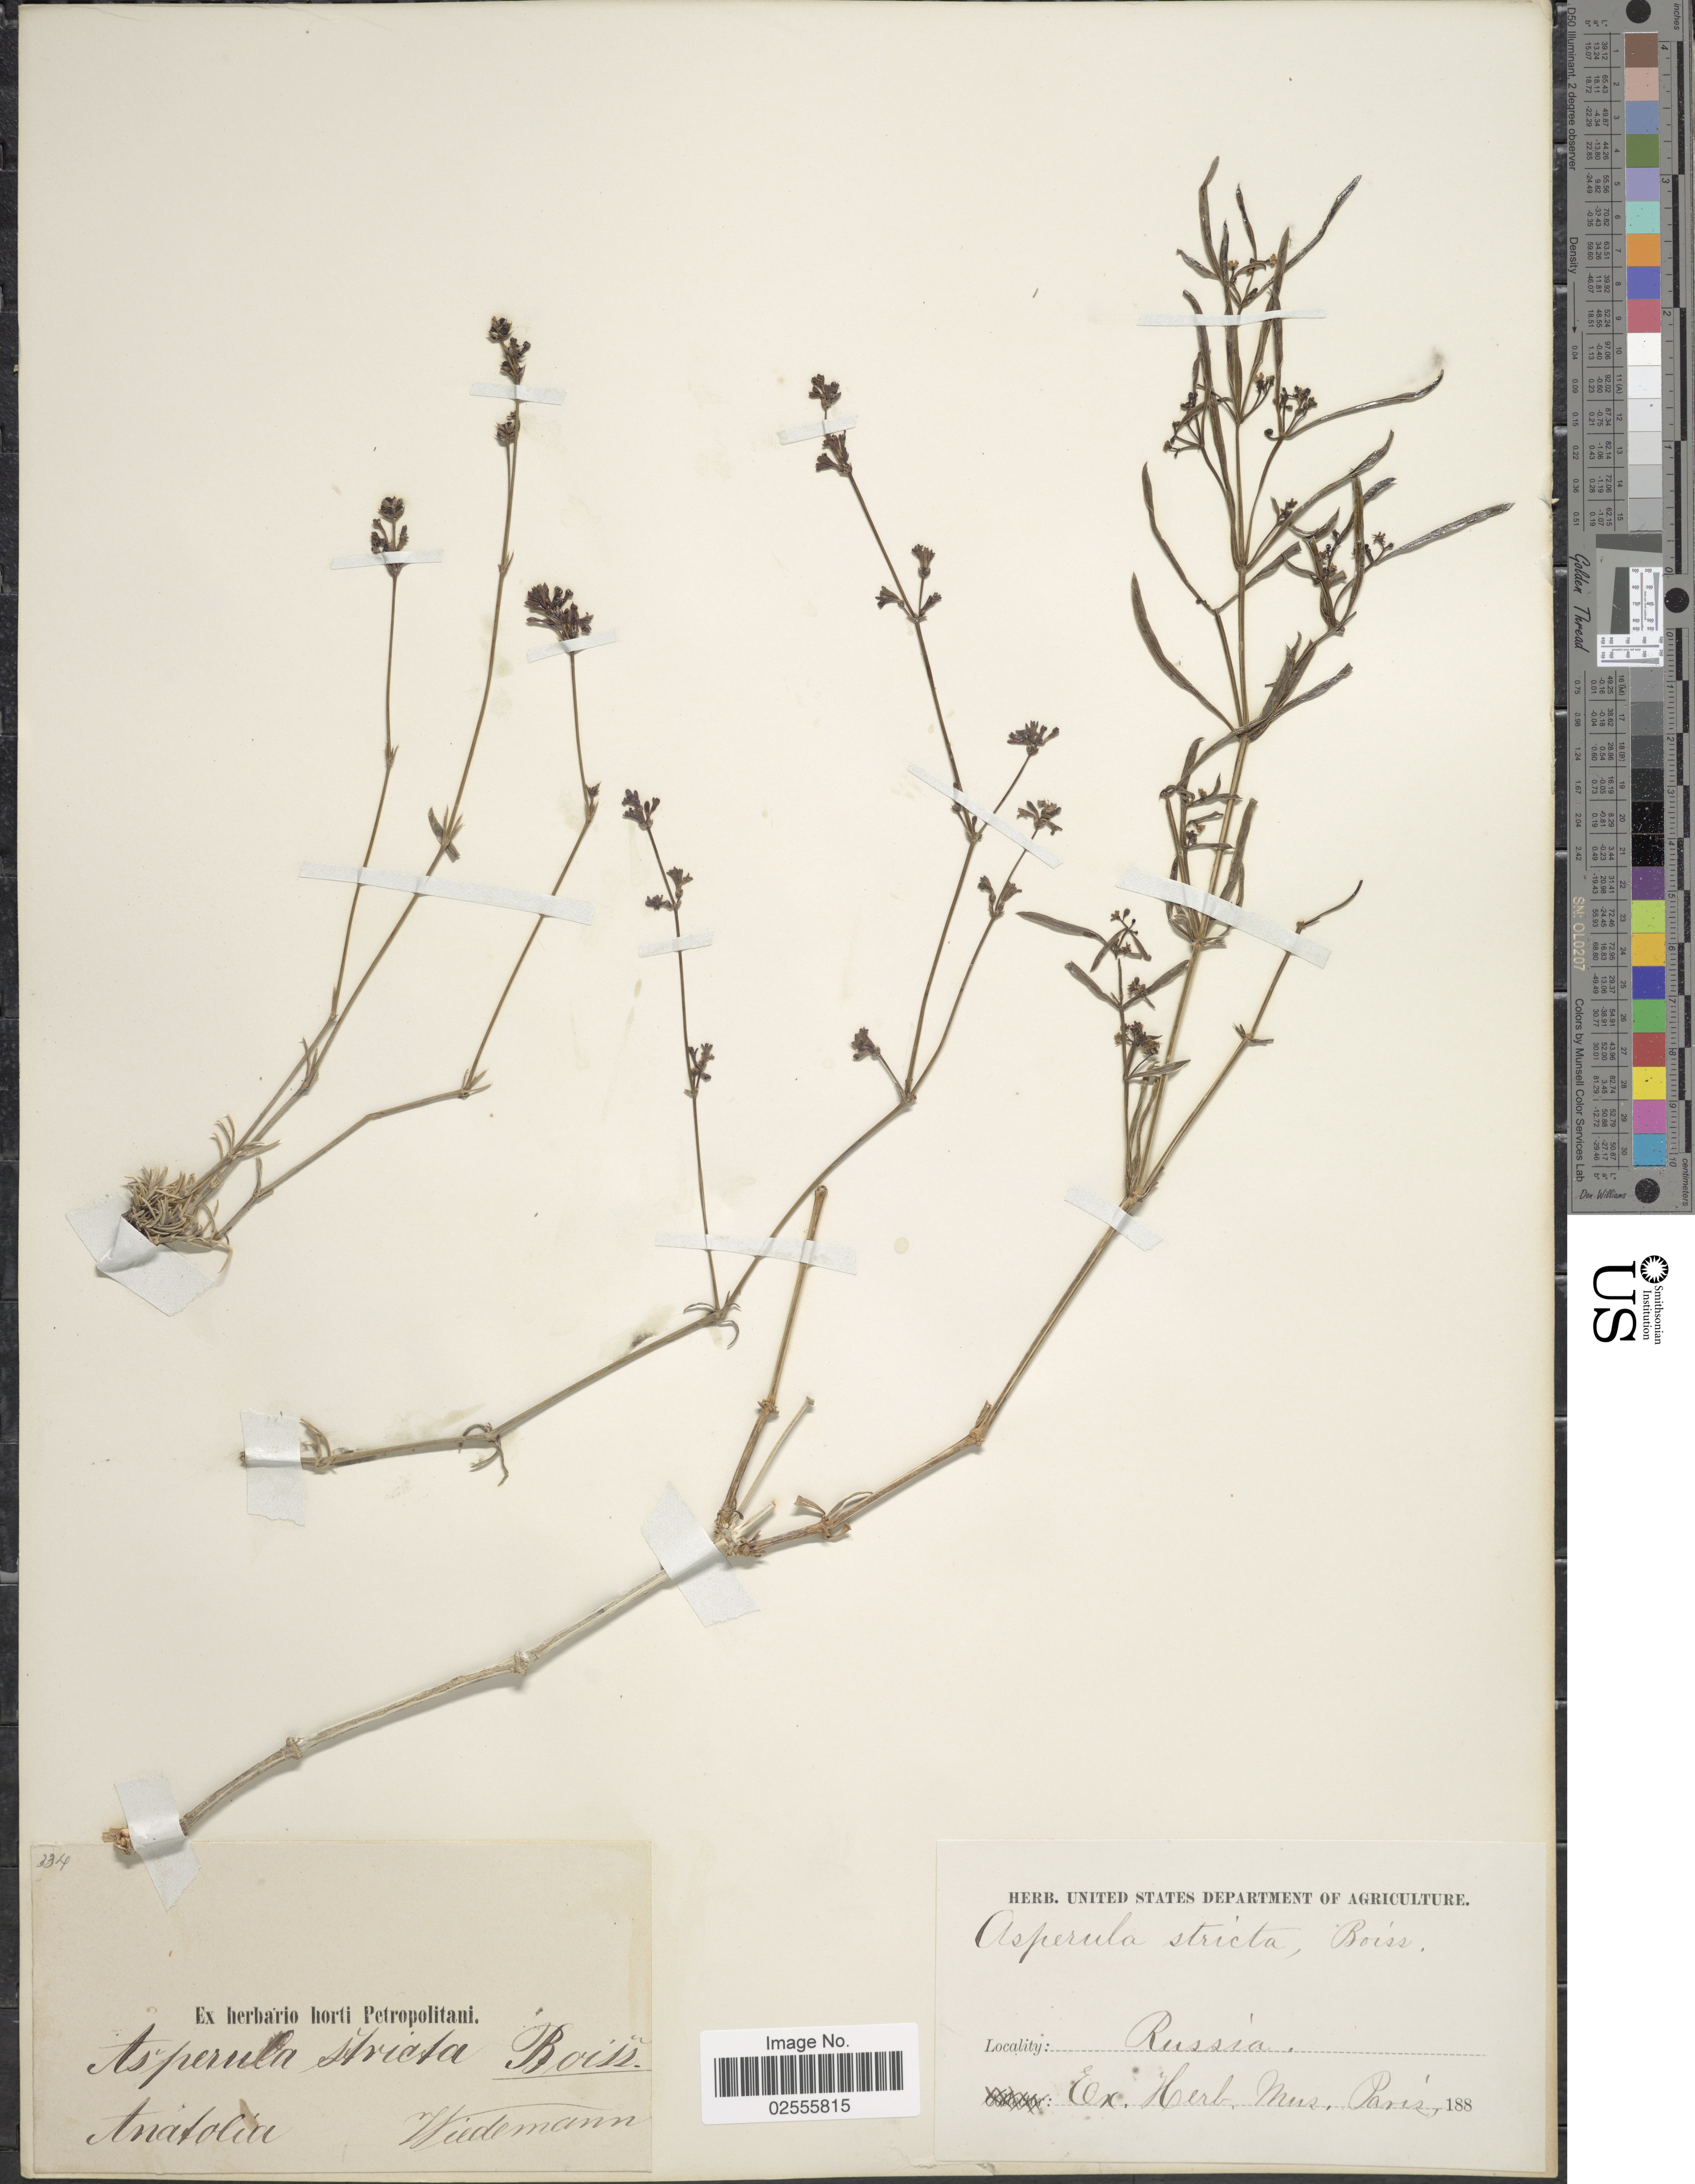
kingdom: Plantae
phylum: Tracheophyta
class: Magnoliopsida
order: Gentianales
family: Rubiaceae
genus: Asperula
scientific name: Asperula stricta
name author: Boiss.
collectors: E. Wiedemann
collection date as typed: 18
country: Turkey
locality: Anatolia